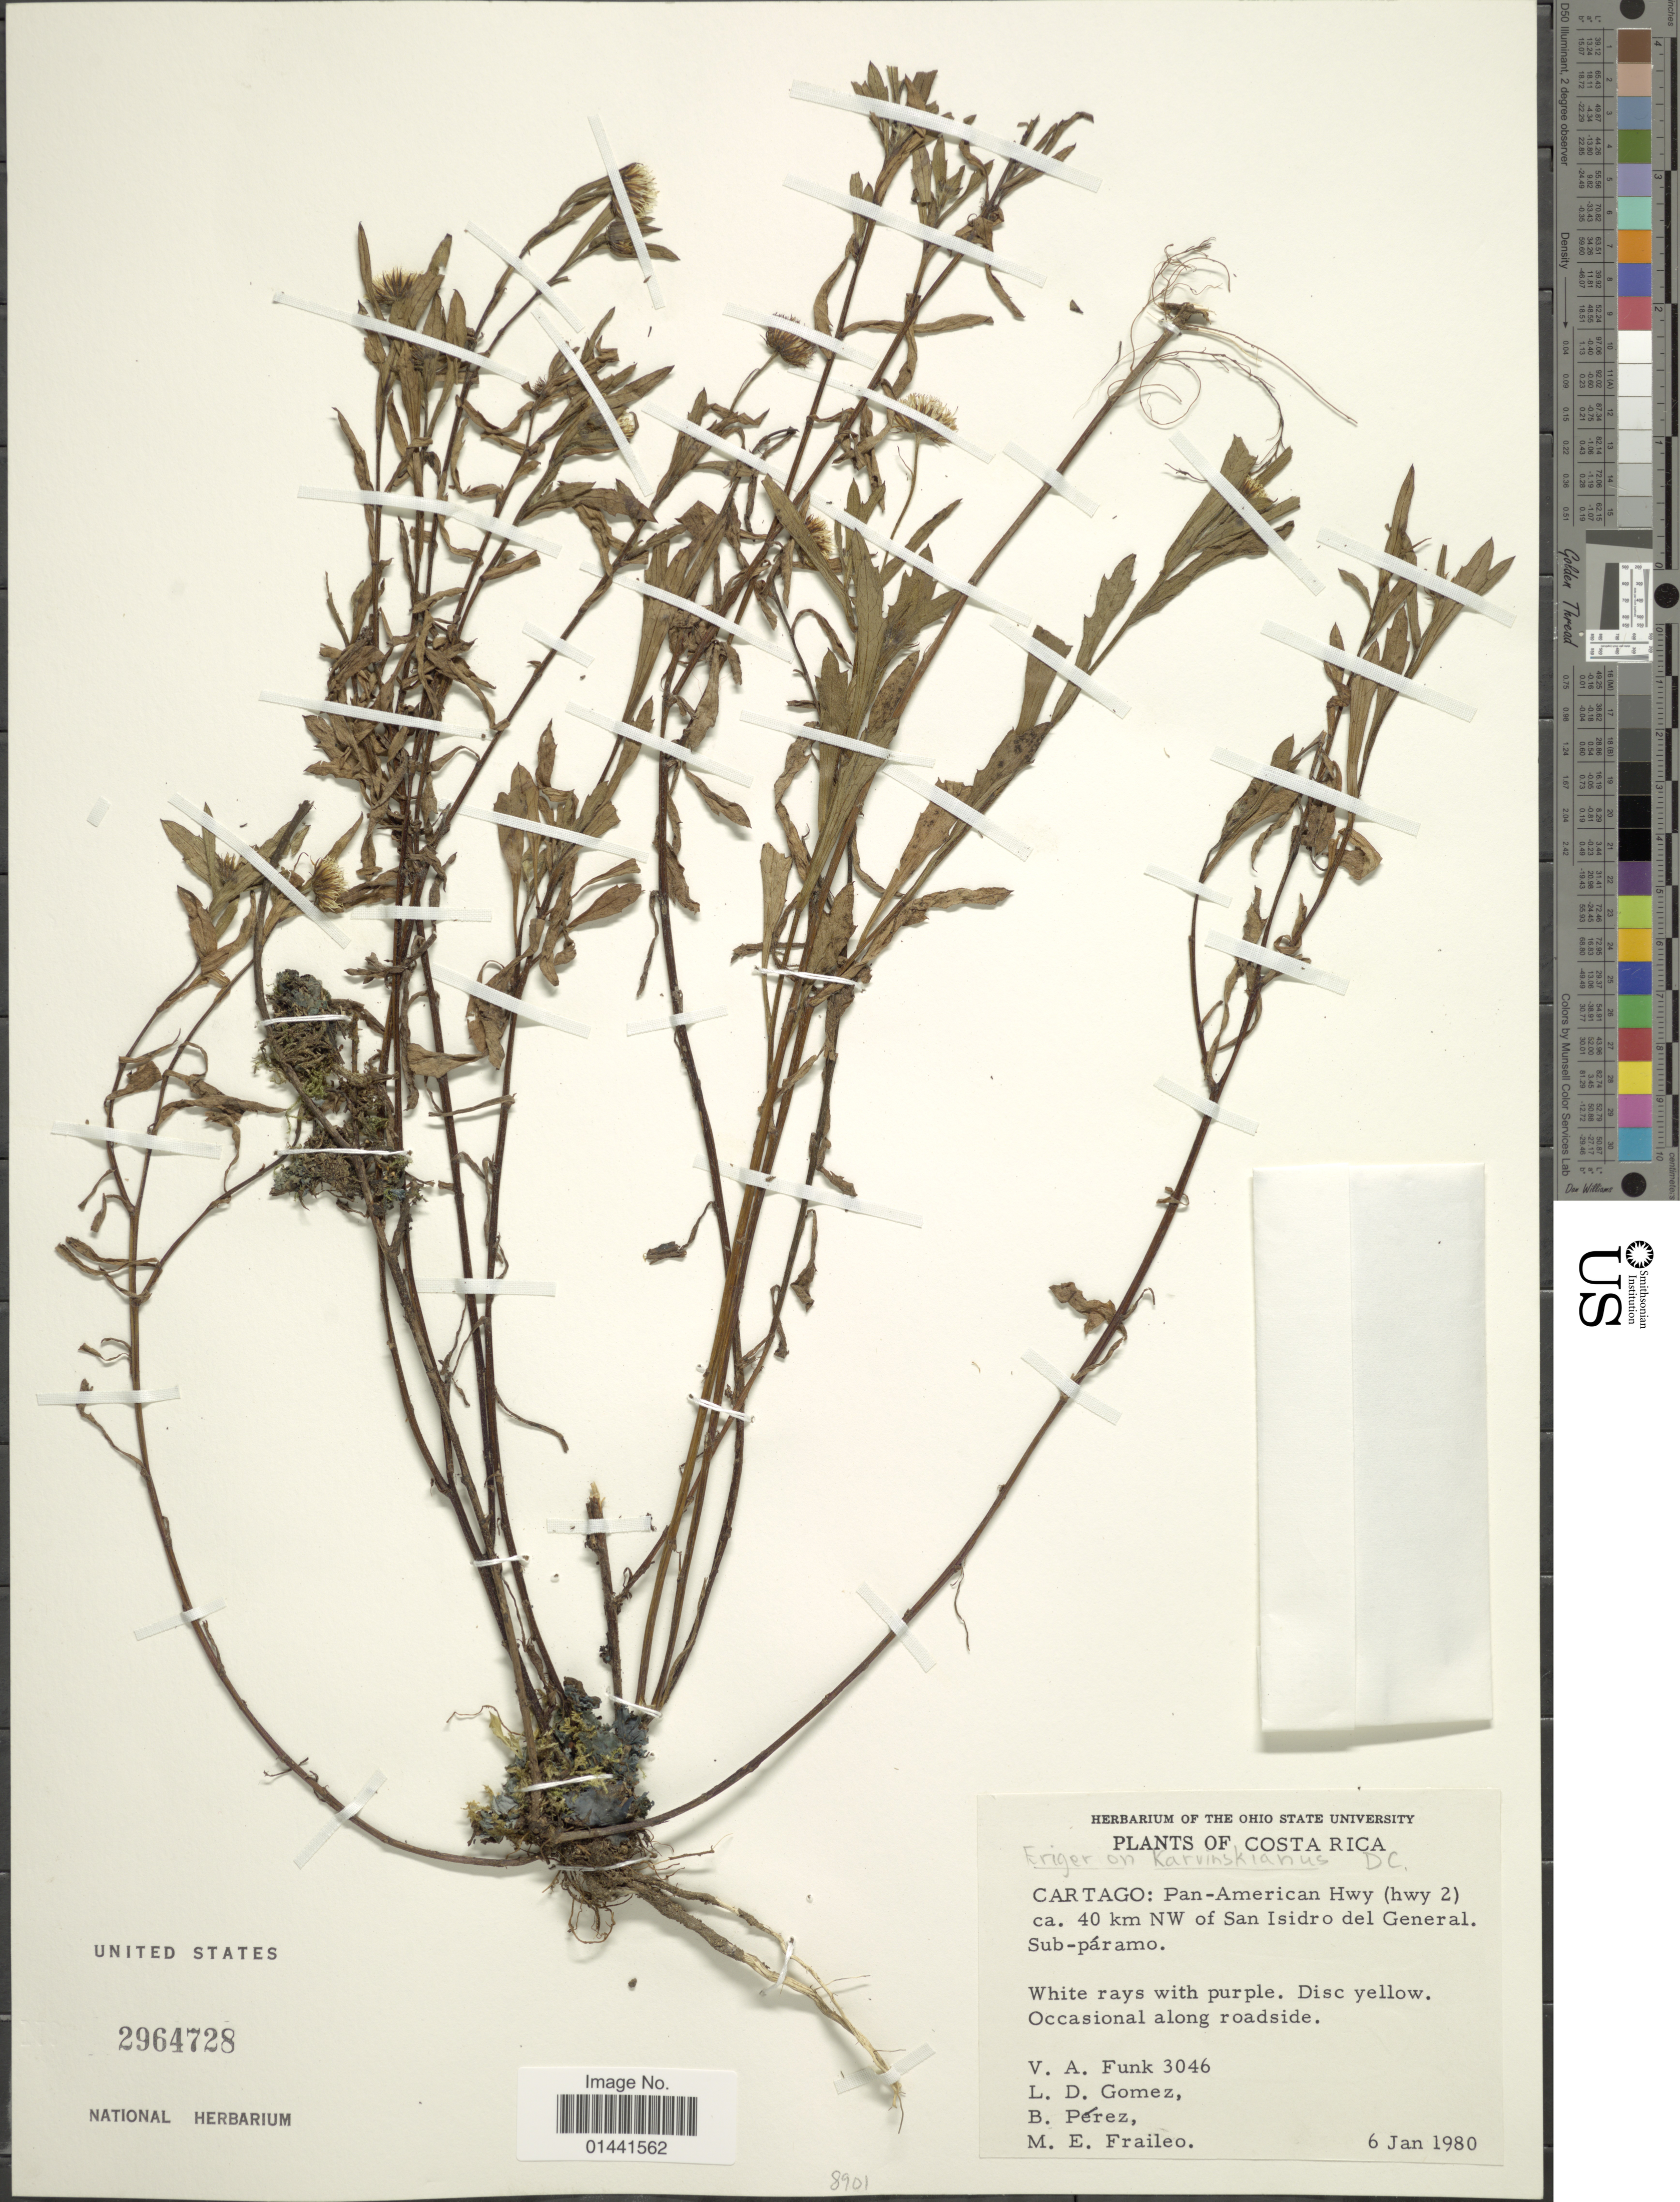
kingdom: Plantae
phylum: Tracheophyta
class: Magnoliopsida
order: Asterales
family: Asteraceae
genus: Erigeron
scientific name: Erigeron karvinskianus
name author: DC.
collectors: V. Funk, L. Gomez, B. Pérez & G. M. Fraileo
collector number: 30146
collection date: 1980-01-06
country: Costa Rica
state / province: Cartago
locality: Pan-American Hwy (hwy 2) ca. 40 km NW of San Isidro del General, Sub-páramo, occasional along roadside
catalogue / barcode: US 2964728